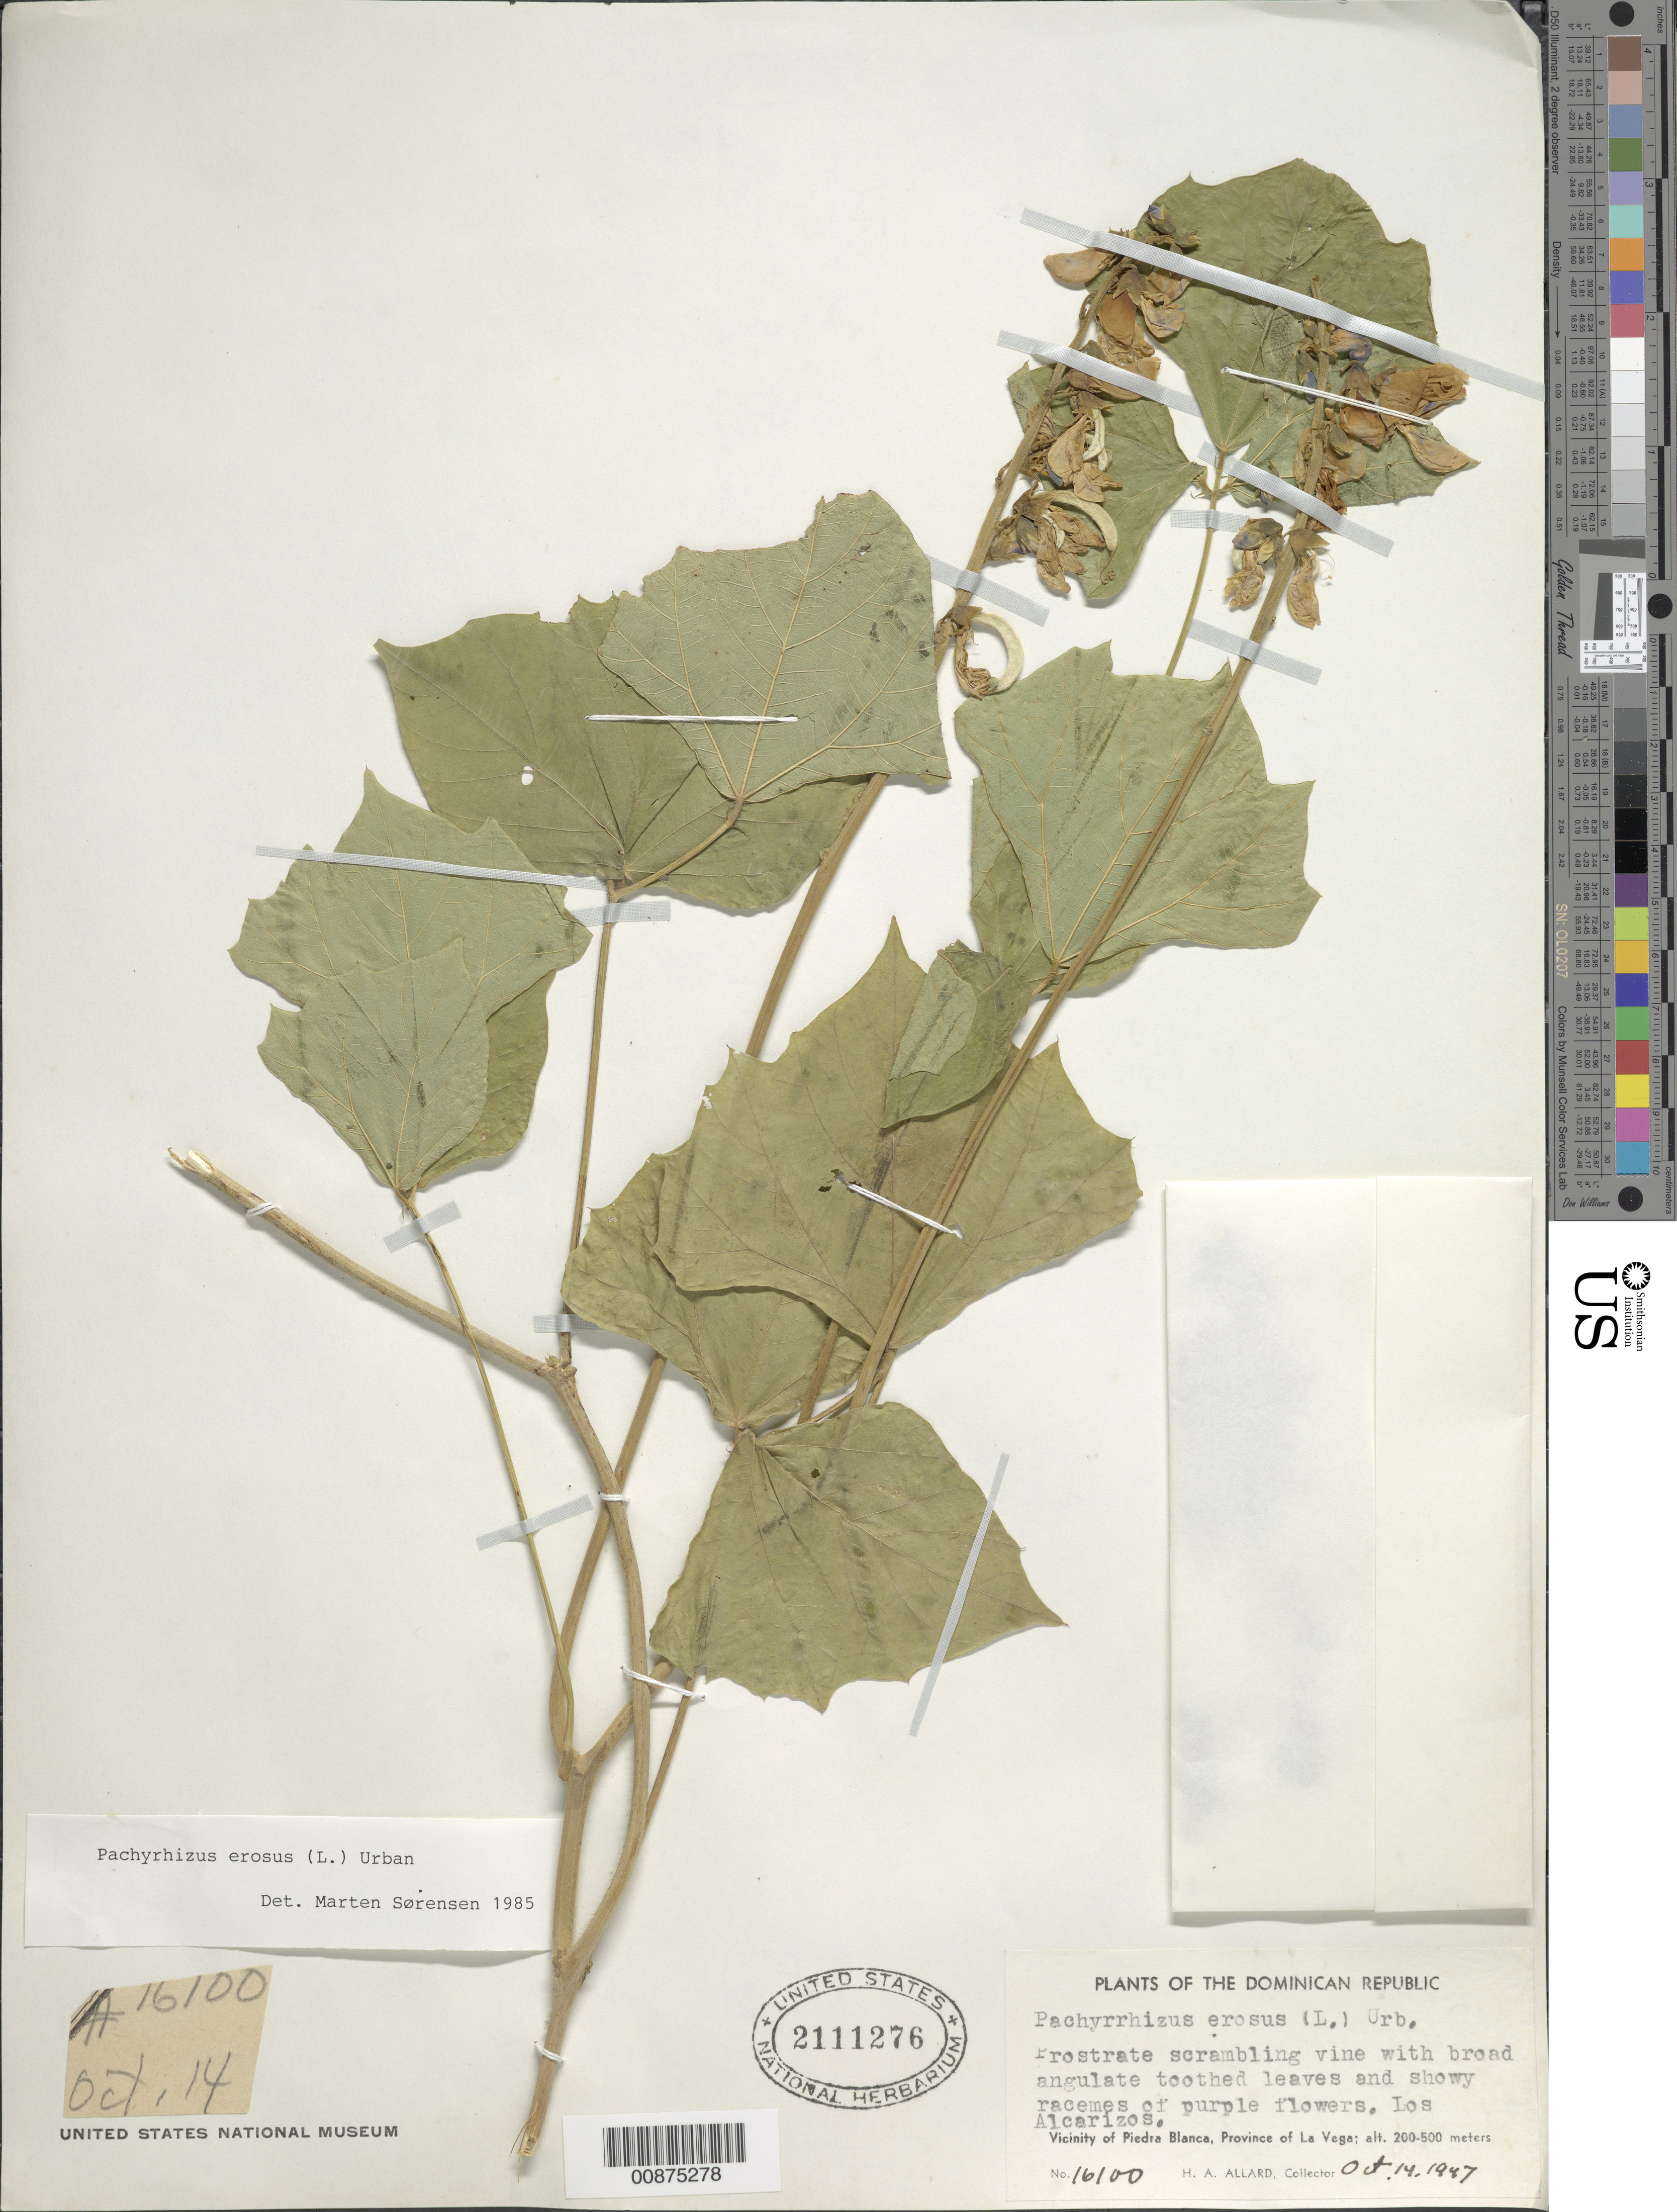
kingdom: Plantae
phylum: Tracheophyta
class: Magnoliopsida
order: Fabales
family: Fabaceae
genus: Pachyrhizus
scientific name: Pachyrhizus erosus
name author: (L.) Urb.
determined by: Sorensen, M.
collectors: H. A. Allard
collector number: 16100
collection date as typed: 14 Oct 1947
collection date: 1947-10-14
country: Dominican Republic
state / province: La Vega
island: Hispaniola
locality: Los Alcarizos. Vicinity of Piedra Blanca.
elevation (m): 200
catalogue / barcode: US 2111276